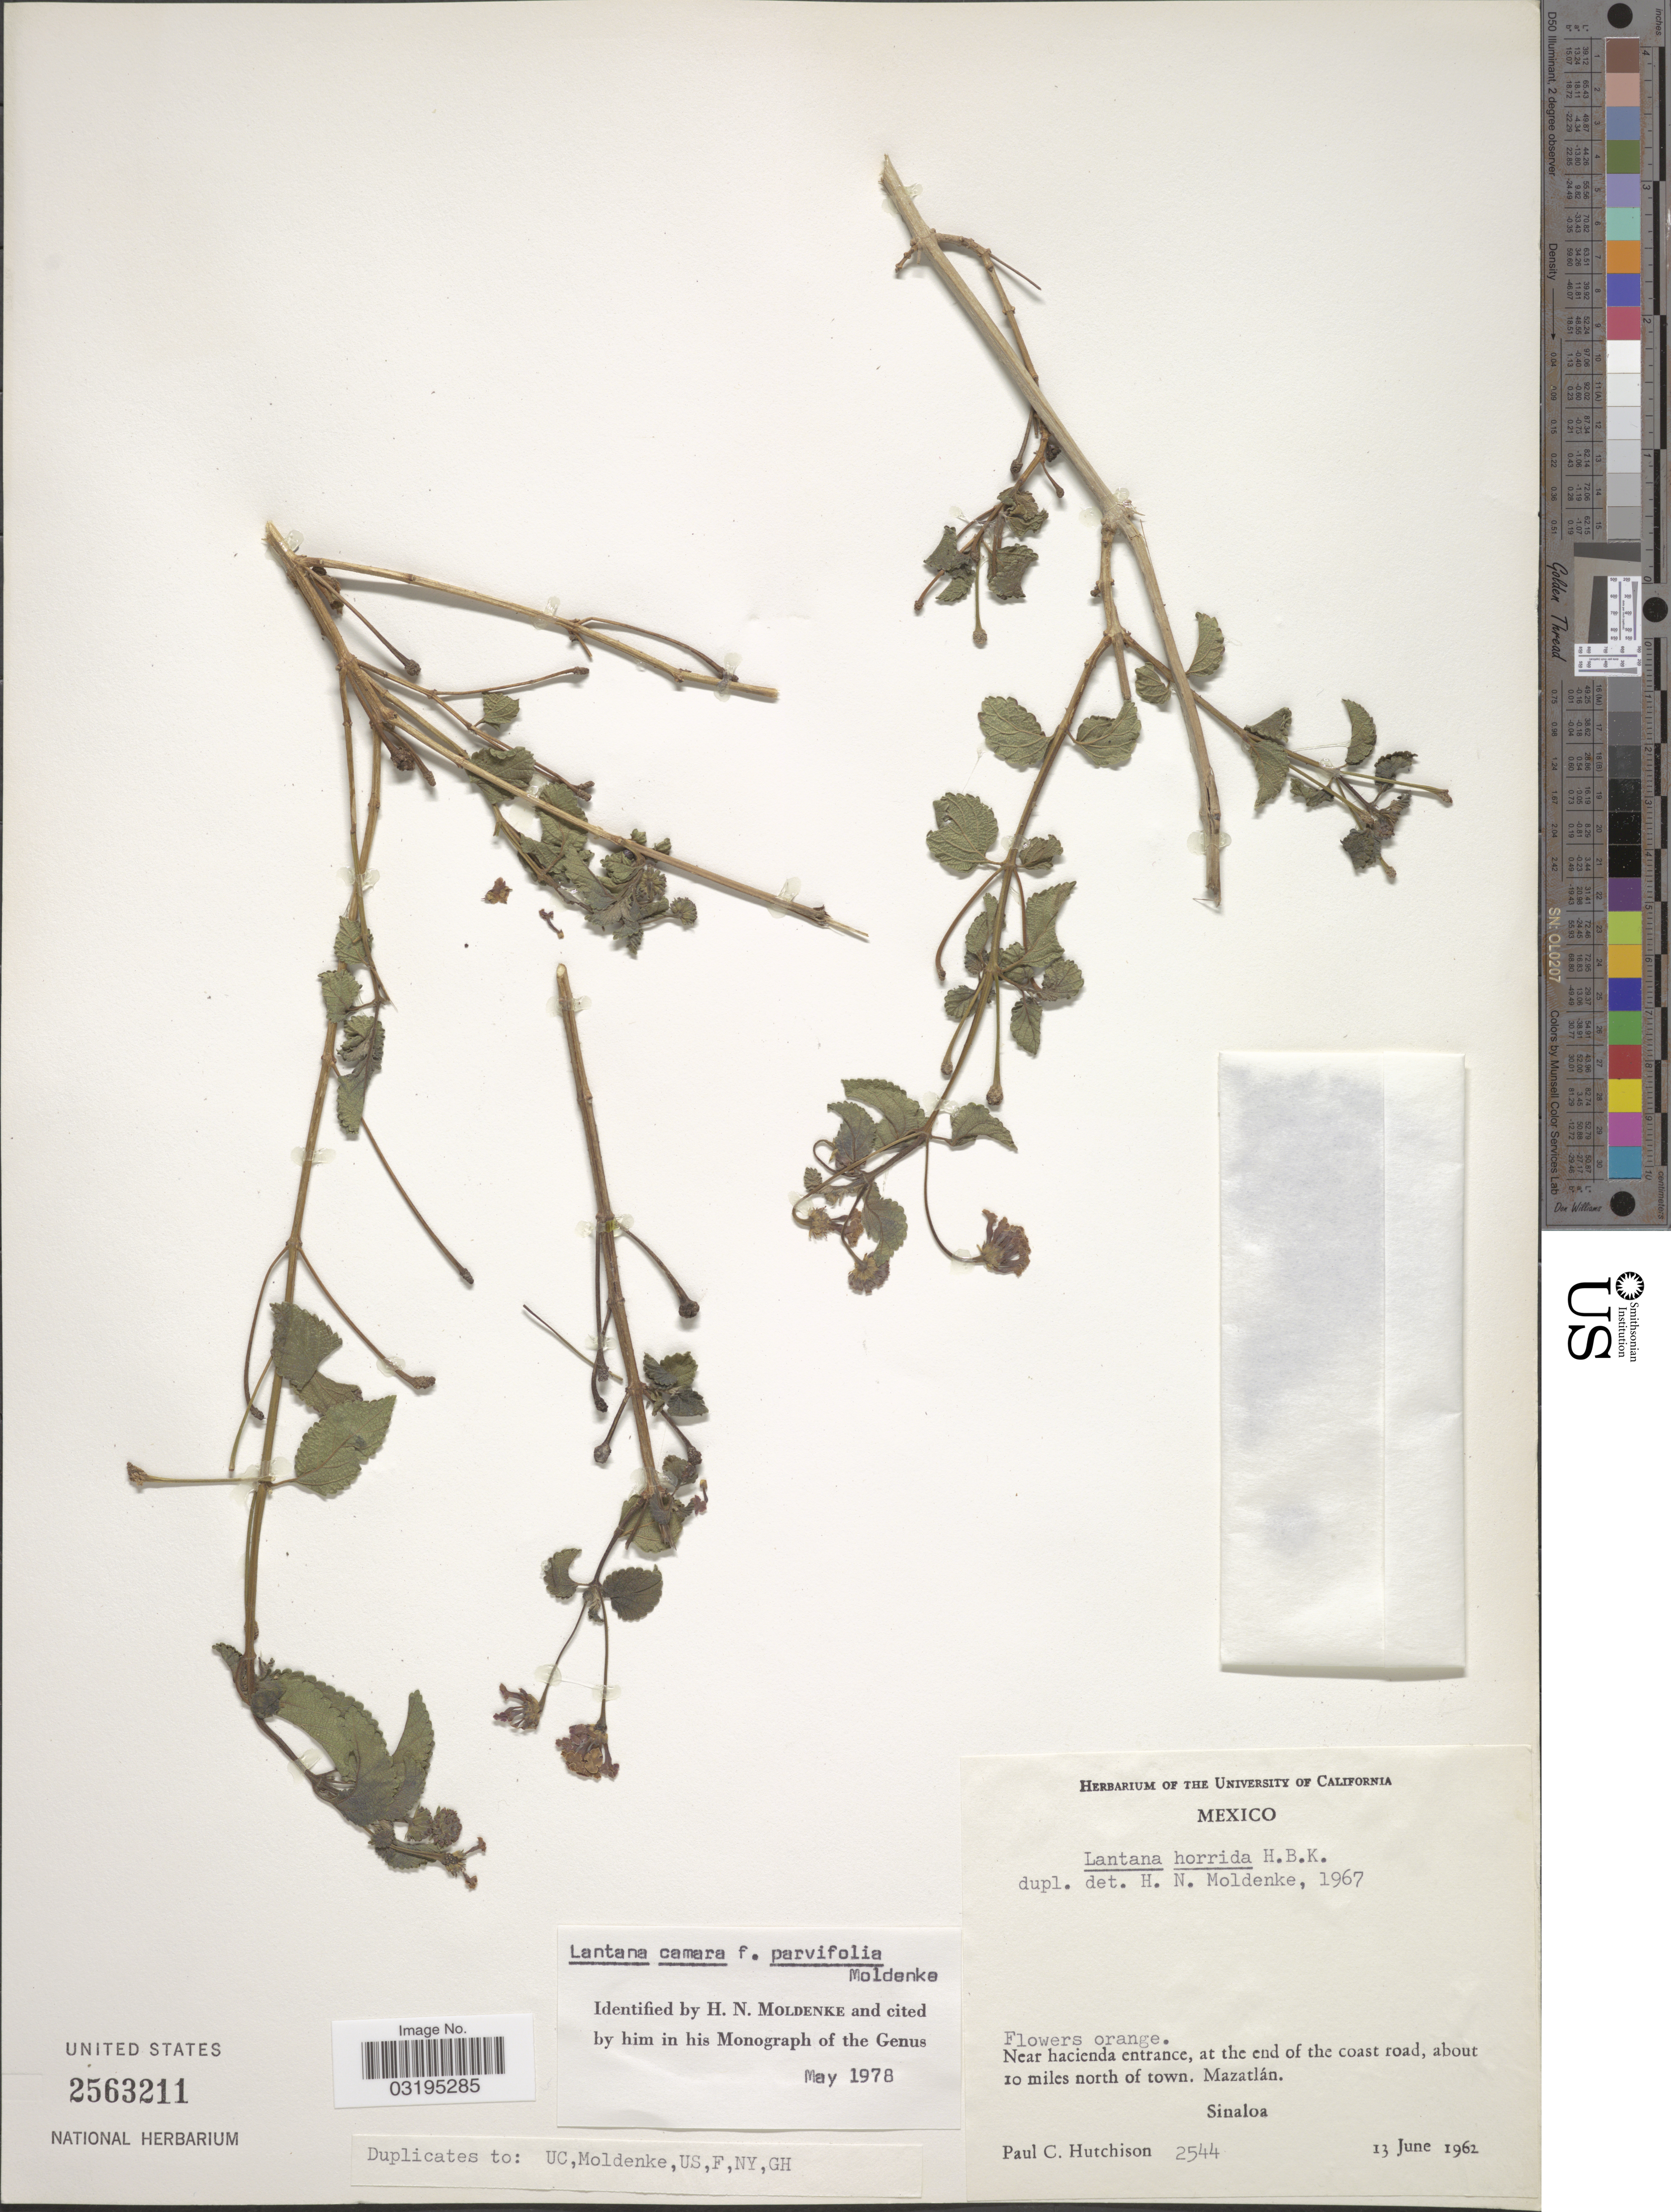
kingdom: Plantae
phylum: Tracheophyta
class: Magnoliopsida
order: Lamiales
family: Verbenaceae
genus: Lantana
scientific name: Lantana camara f. parvifolia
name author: Moldenke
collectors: P. C. Hutchison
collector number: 2544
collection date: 1962-06-13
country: Mexico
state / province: Sinaloa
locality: Near hacienda entrance, at the end of the coast road, about 10 miles north of town. Mazatlán.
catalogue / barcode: US 2563211